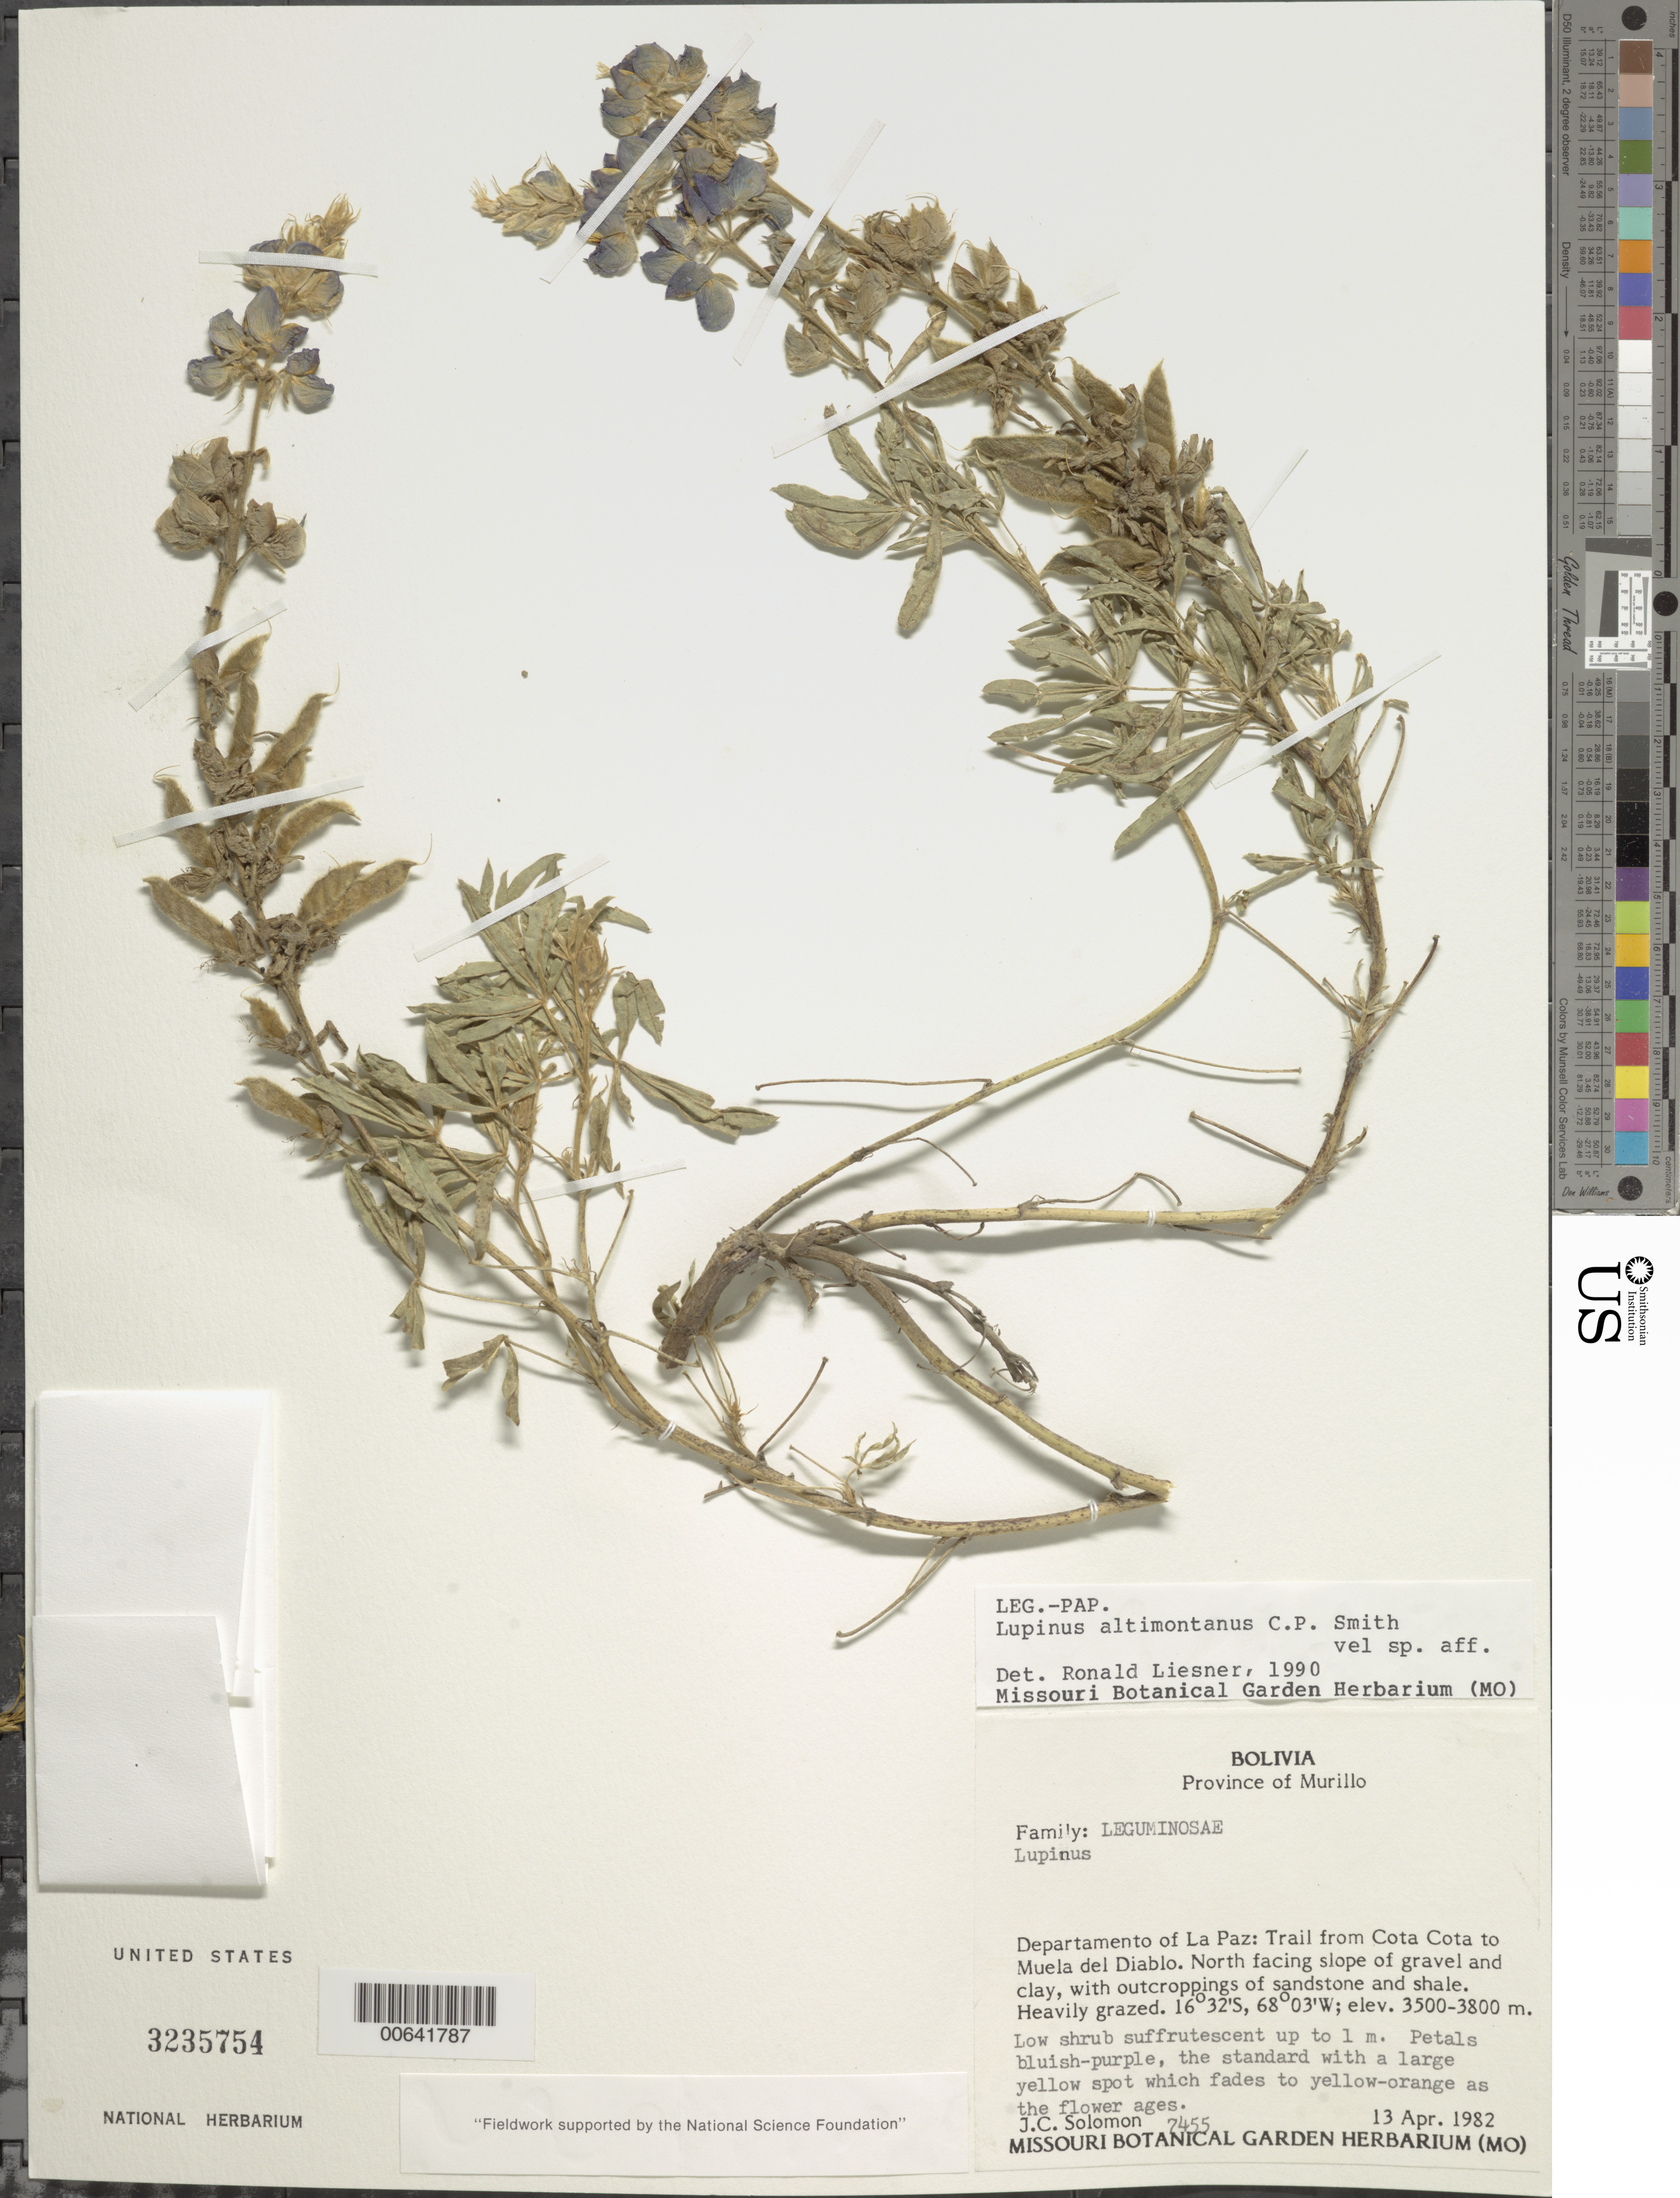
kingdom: Plantae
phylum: Tracheophyta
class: Magnoliopsida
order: Fabales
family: Fabaceae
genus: Lupinus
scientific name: Lupinus altimontanus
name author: C.P. Sm.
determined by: Liesner, R. L.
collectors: J. C. Solomon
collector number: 7455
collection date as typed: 13 Apr 1982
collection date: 1982-04-13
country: Bolivia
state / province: La Paz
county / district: Murillo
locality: Camino de Cota Cota-Muela del Diablo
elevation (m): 3500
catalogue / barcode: US 3235754